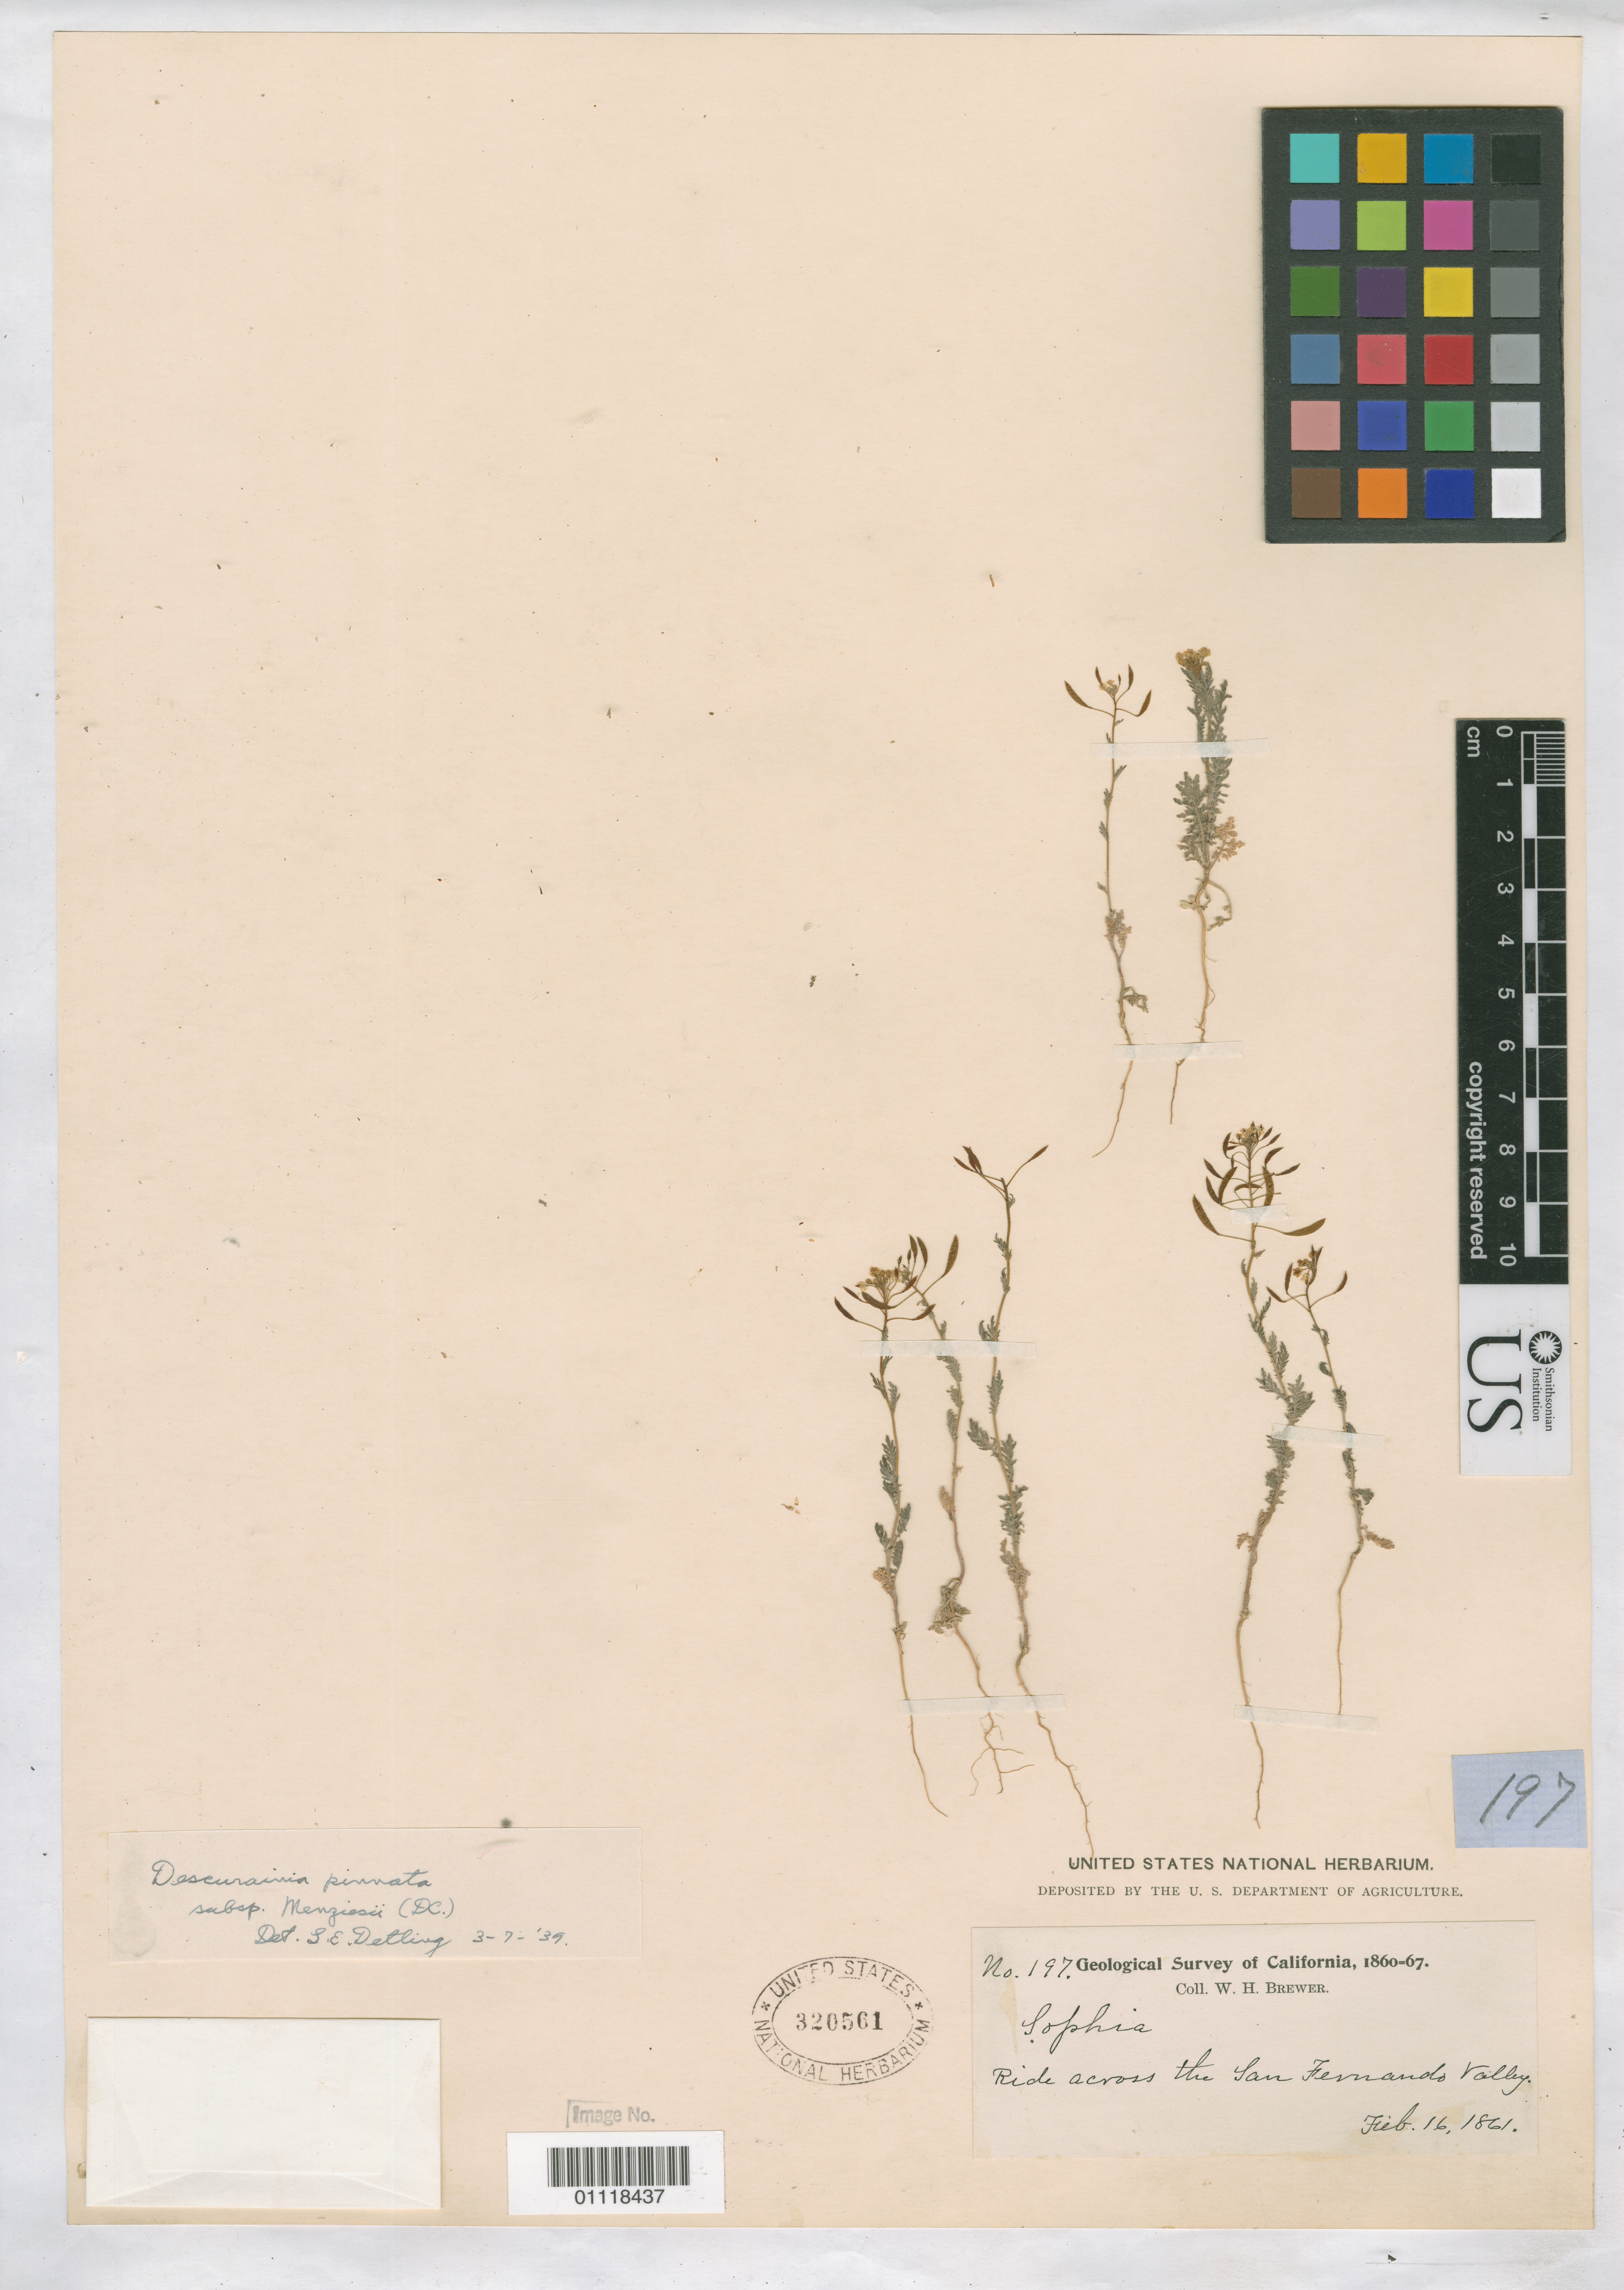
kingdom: Plantae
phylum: Tracheophyta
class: Magnoliopsida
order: Brassicales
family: Brassicaceae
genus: Descurainia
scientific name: Descurainia pinnata subsp. menziesii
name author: (DC.) Detling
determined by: Detling, L. E.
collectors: W. H. Brewer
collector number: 197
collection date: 1861-02-16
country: United States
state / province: California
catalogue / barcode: US 320561